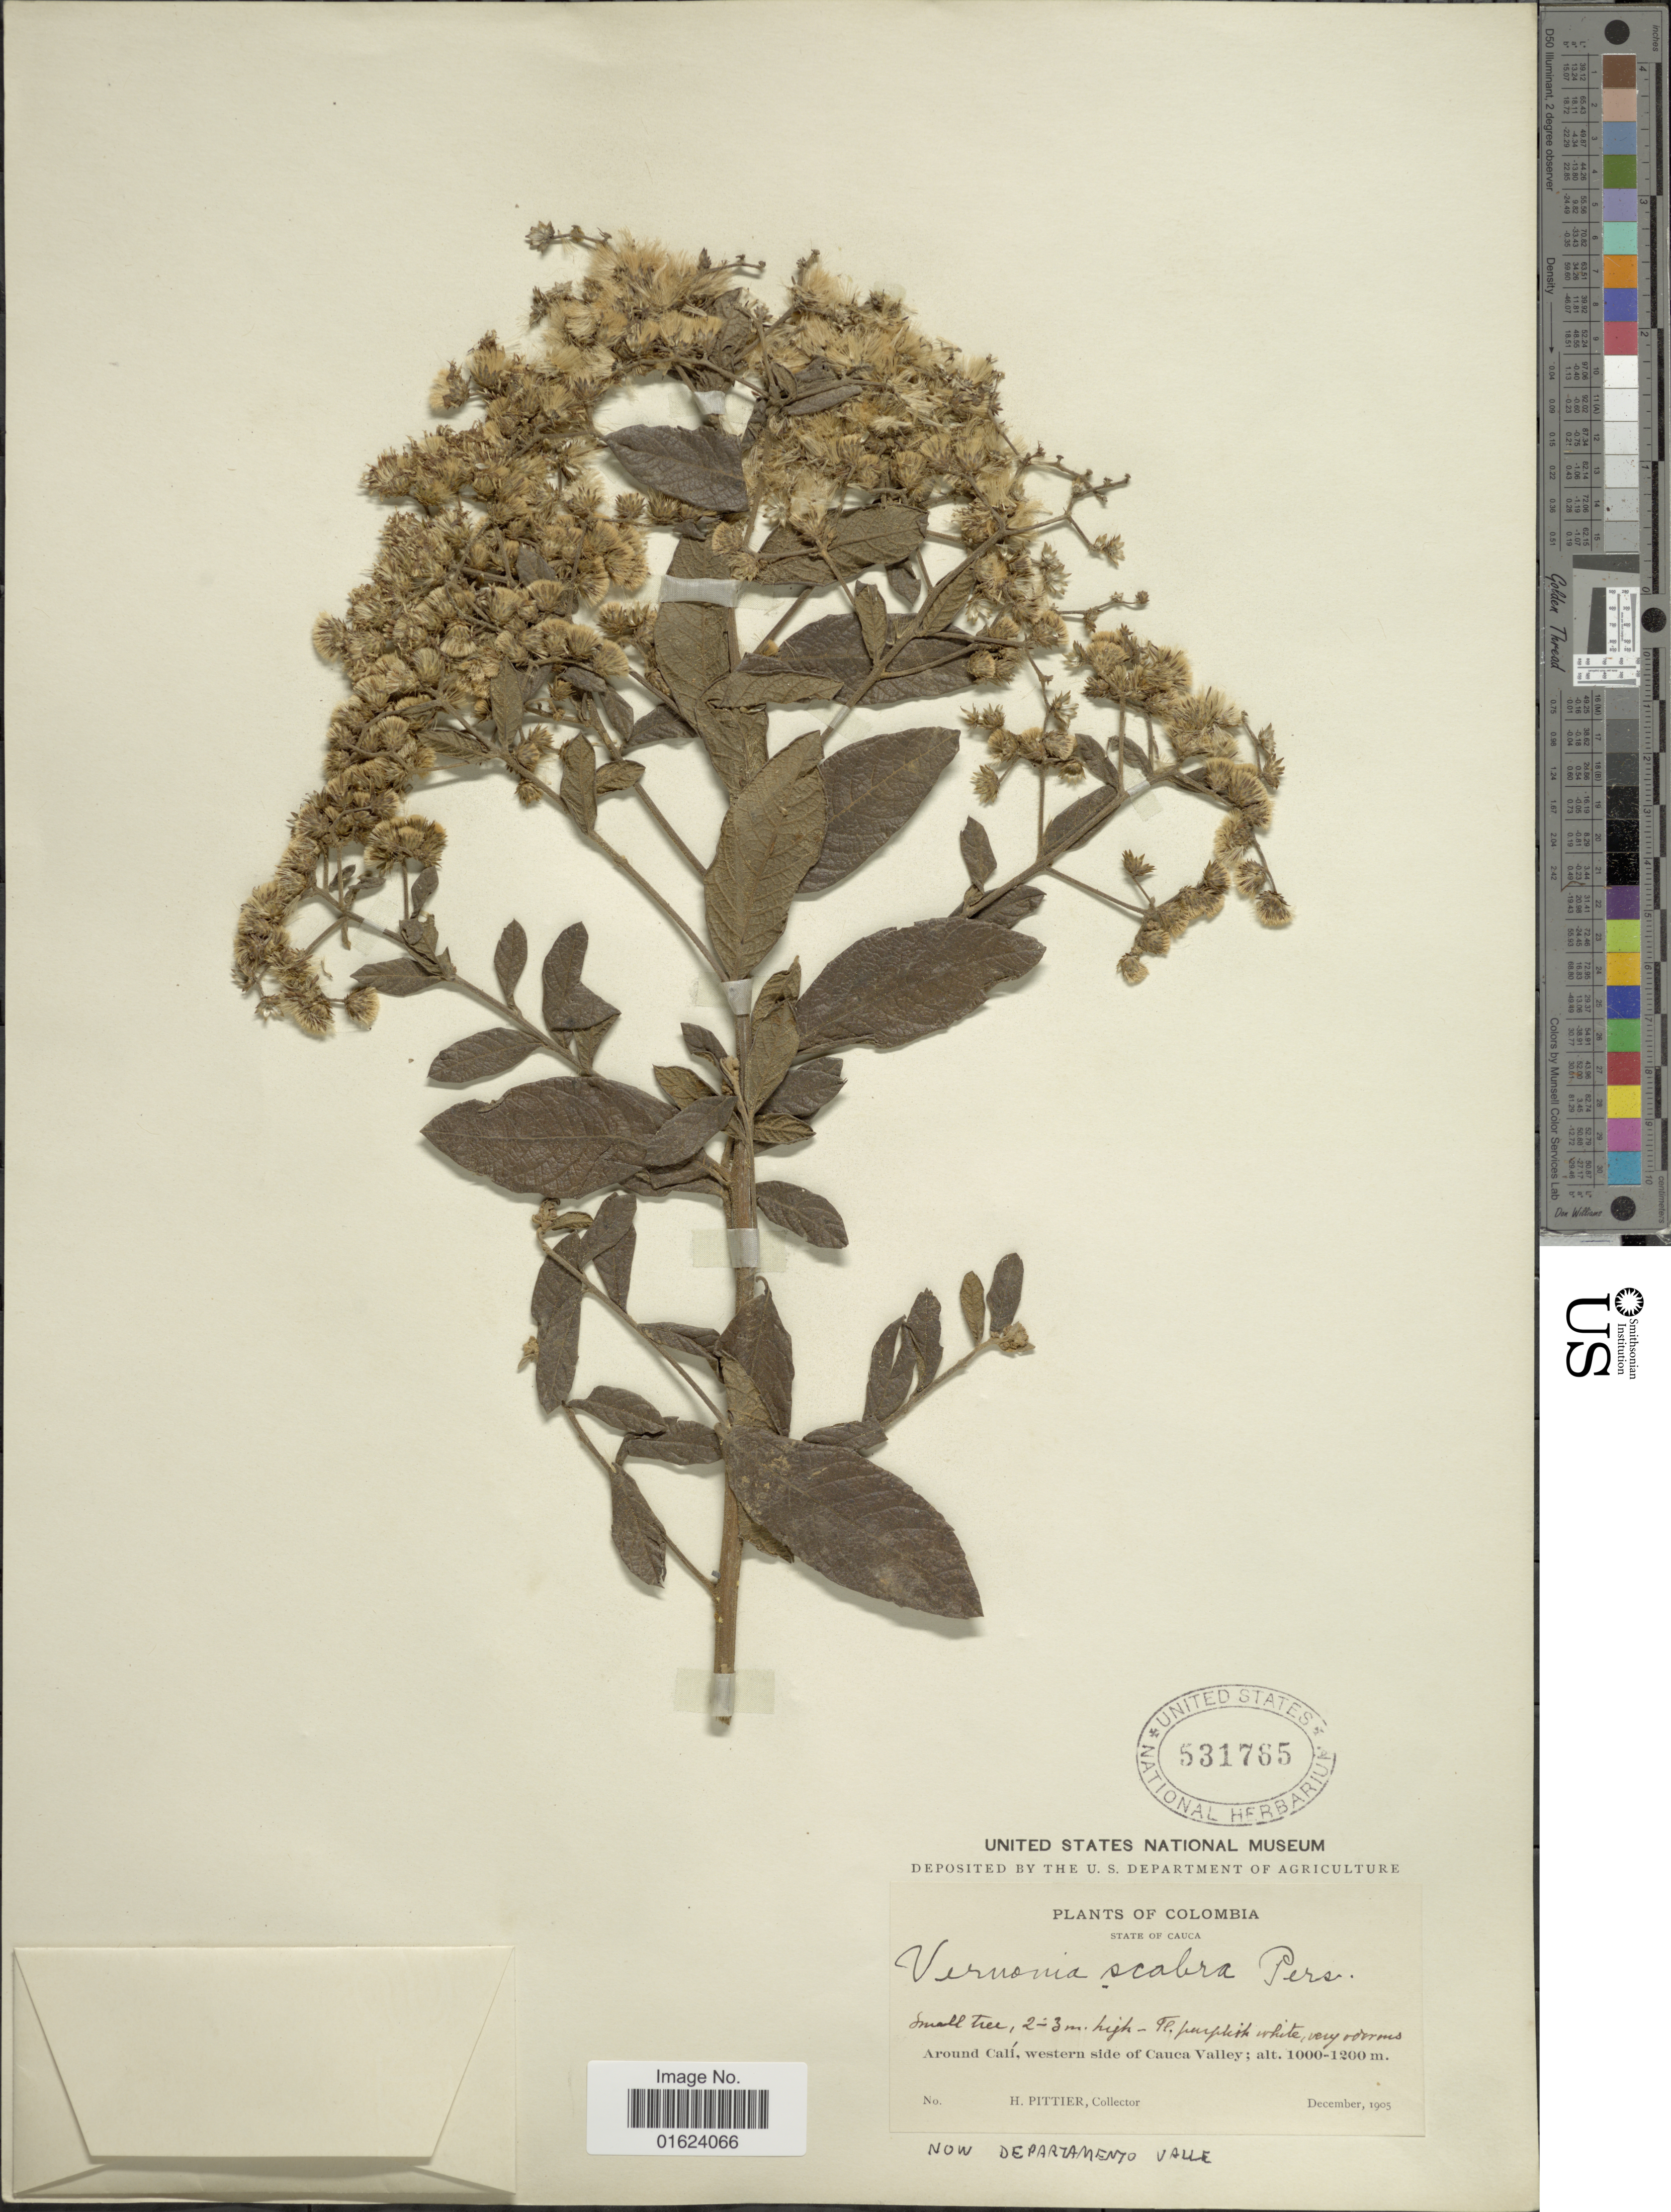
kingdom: Plantae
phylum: Tracheophyta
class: Magnoliopsida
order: Asterales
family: Asteraceae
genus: Vernonia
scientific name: Vernonia brasiliana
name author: (L.) Druce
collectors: H. F. Pittier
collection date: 1905-12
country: Colombia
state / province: Cauca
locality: State of Cauca. around Cali, western side of Cauca Valley.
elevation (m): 1000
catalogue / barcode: US 531765